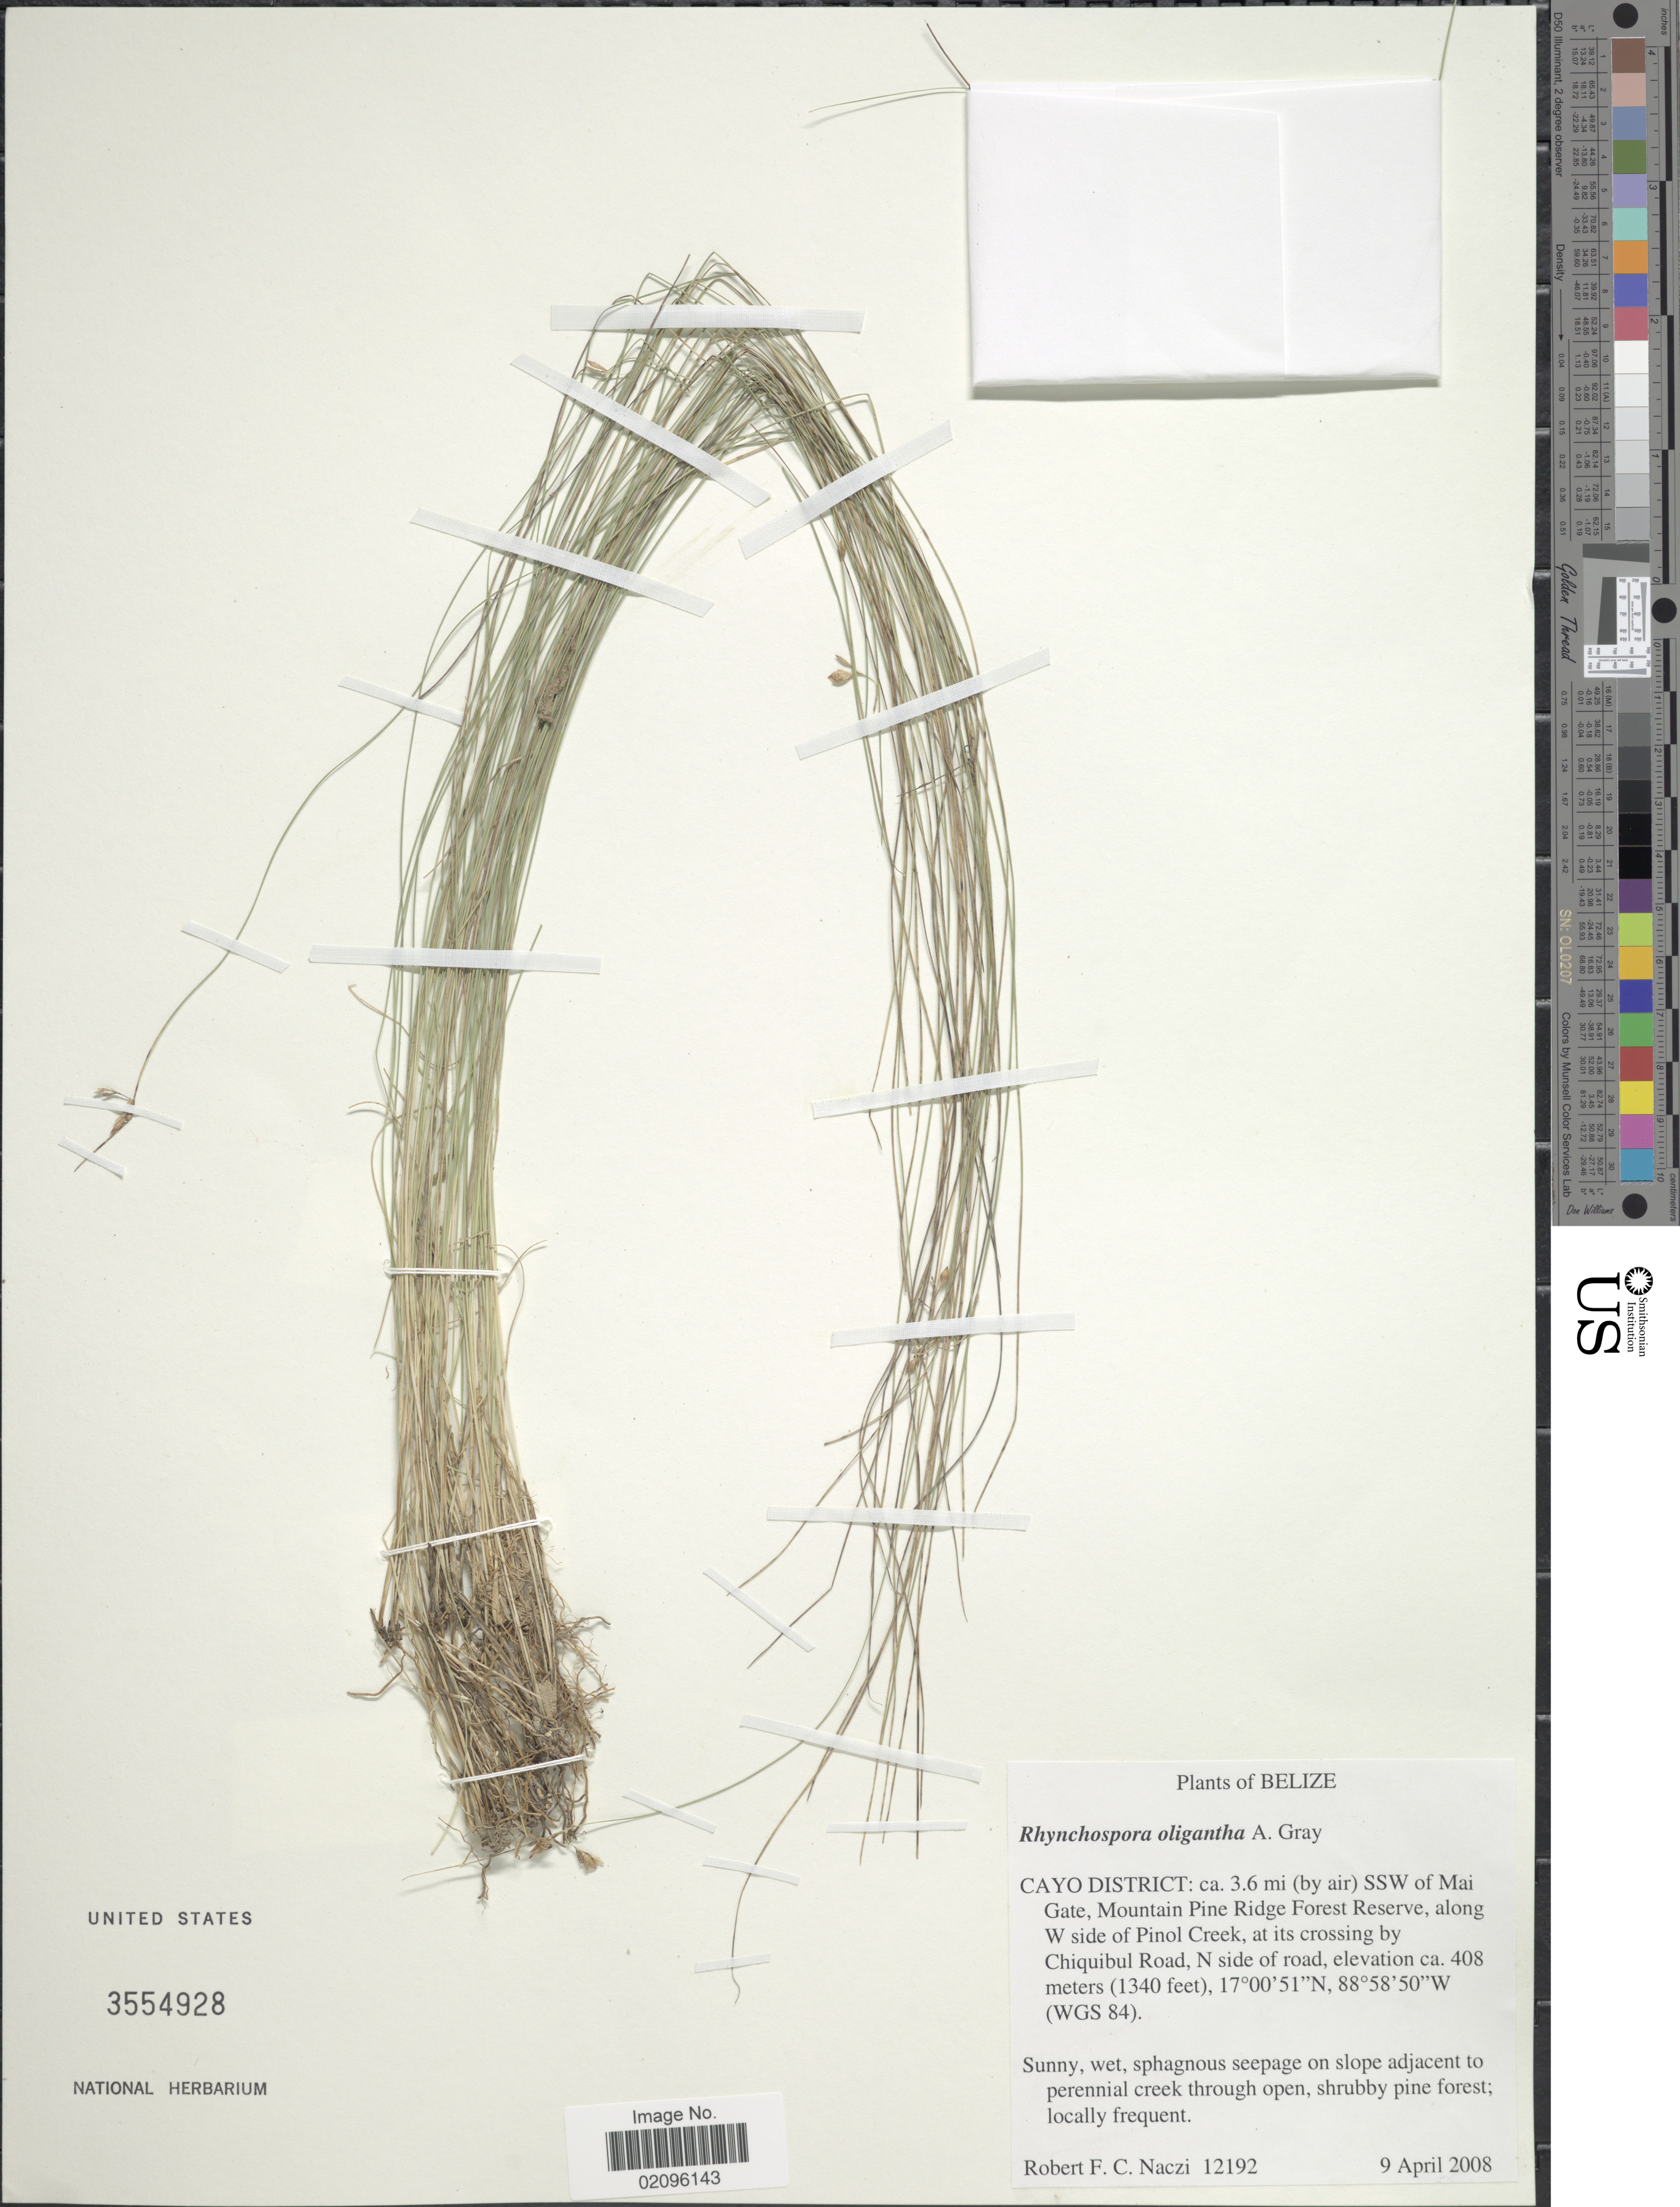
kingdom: Plantae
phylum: Tracheophyta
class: Liliopsida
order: Poales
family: Cyperaceae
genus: Rhynchospora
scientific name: Rhynchospora oligantha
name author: A. Gray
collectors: R. F. C. Naczi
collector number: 12192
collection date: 2008-04-09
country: Belize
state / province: Cayo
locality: Ca. 3.6 mi (by air) SSW of Mai Gate, Mountain Pine Ridge Forest Reserve, along W side of Pinol Creek, and it crossing by Chiquibul Road, N side of road, (WGS 84).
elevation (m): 408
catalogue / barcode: US 3554928